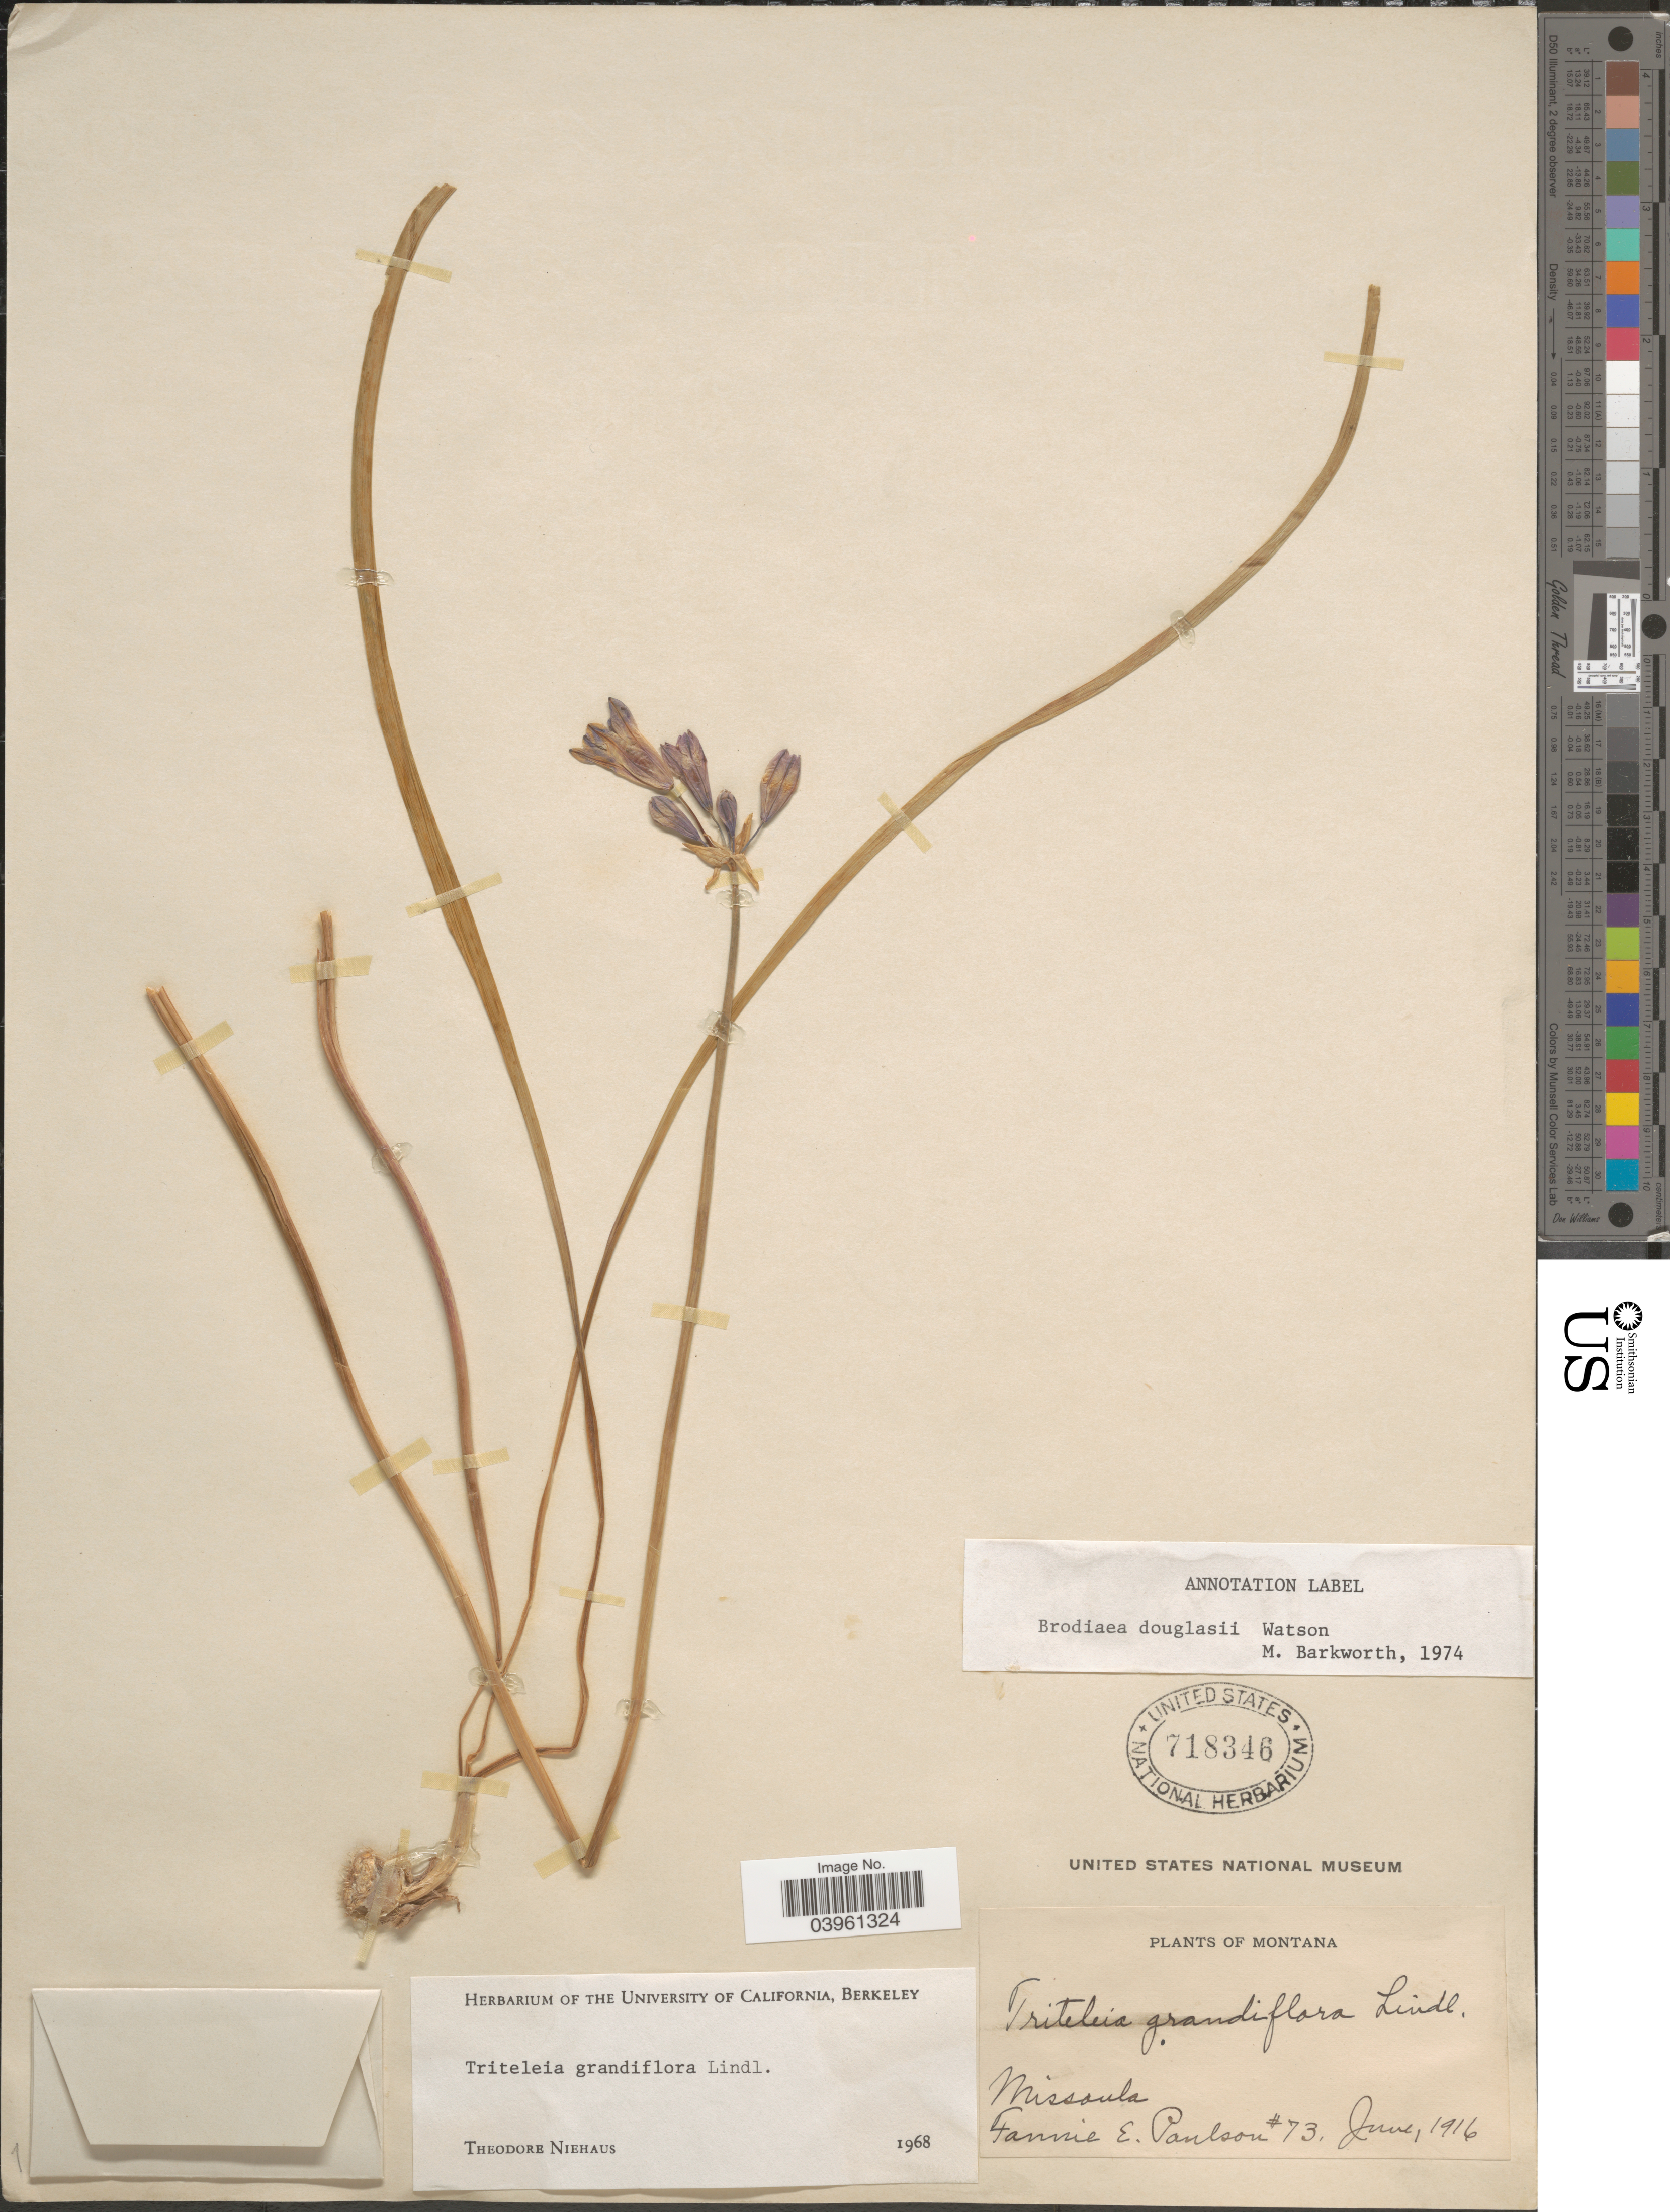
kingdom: Plantae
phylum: Tracheophyta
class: Liliopsida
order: Asparagales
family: Asparagaceae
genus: Triteleia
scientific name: Triteleia grandiflora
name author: Lindl.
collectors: F. Paulson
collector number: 73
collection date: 1916-06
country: United States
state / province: Montana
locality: Missoula.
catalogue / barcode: US 718346